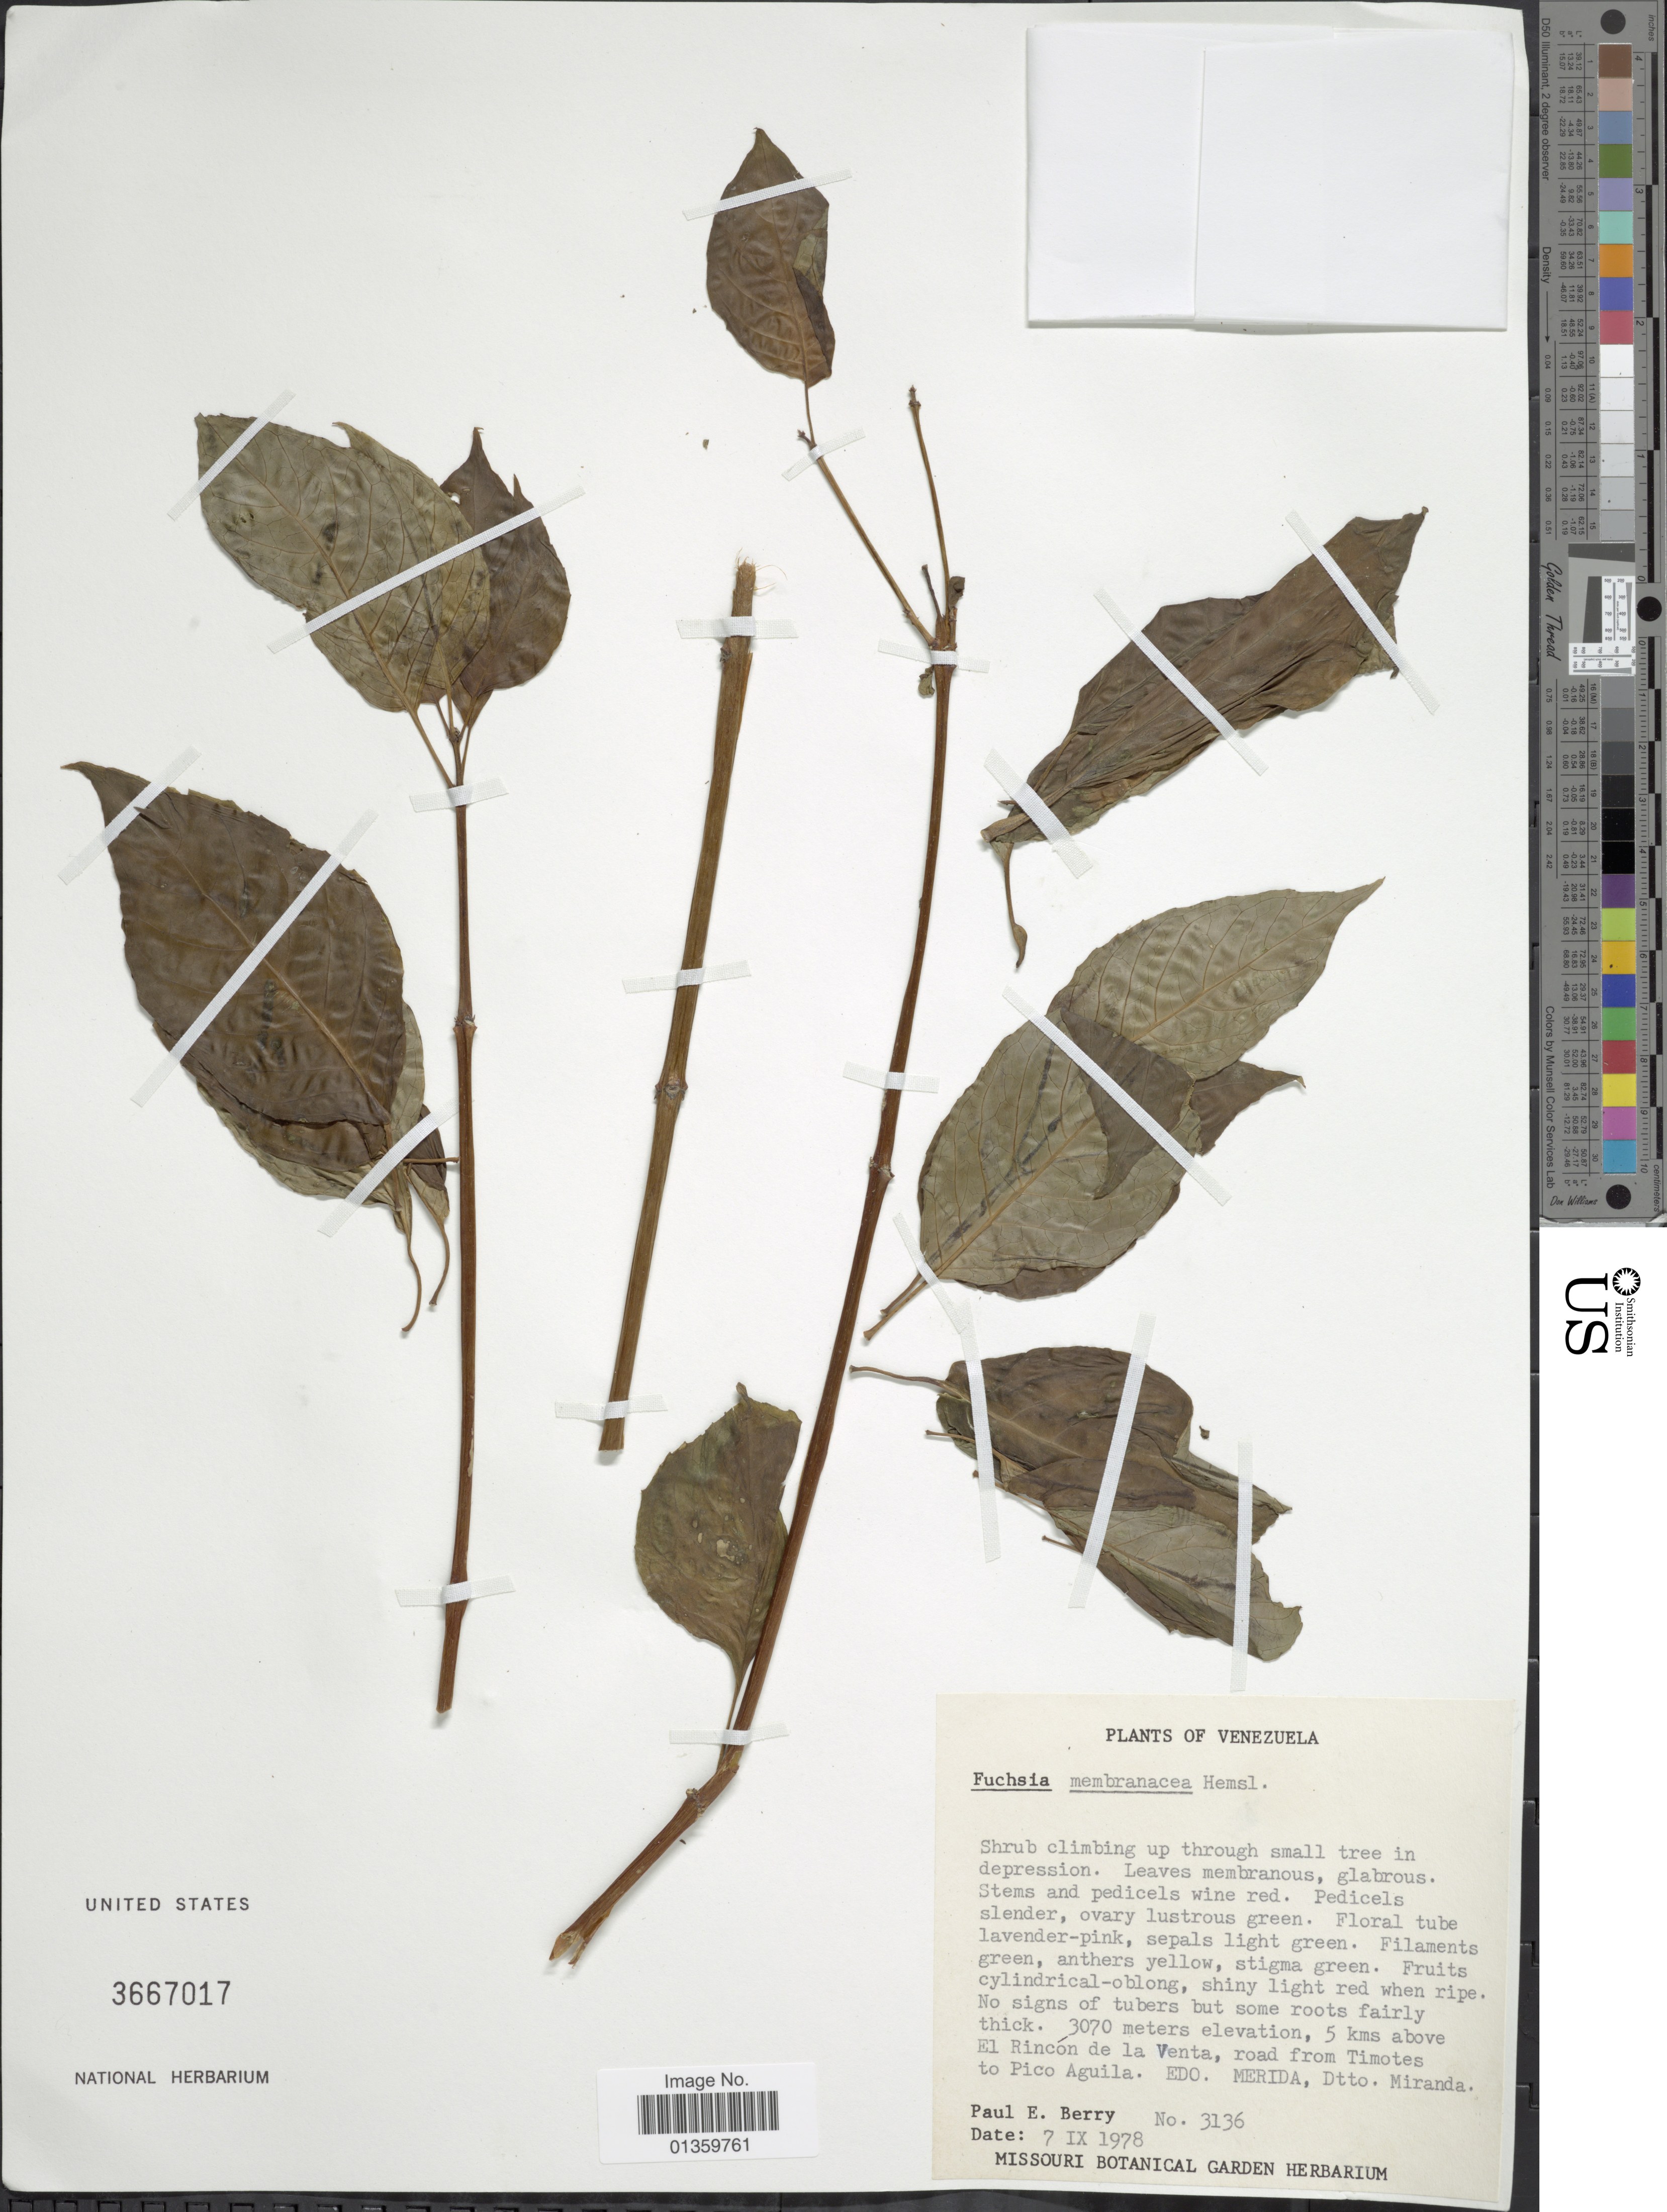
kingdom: Plantae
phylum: Tracheophyta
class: Magnoliopsida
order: Myrtales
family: Onagraceae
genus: Fuchsia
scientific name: Fuchsia membranacea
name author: Hemsl.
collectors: P. E. Berry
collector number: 3136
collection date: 1978-09-07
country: Venezuela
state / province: Mérida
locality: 5 kms above El Rincon de la Venta, road from Timotes to Pico Aguila, Dtto. Miranda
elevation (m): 3070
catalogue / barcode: US 3667017